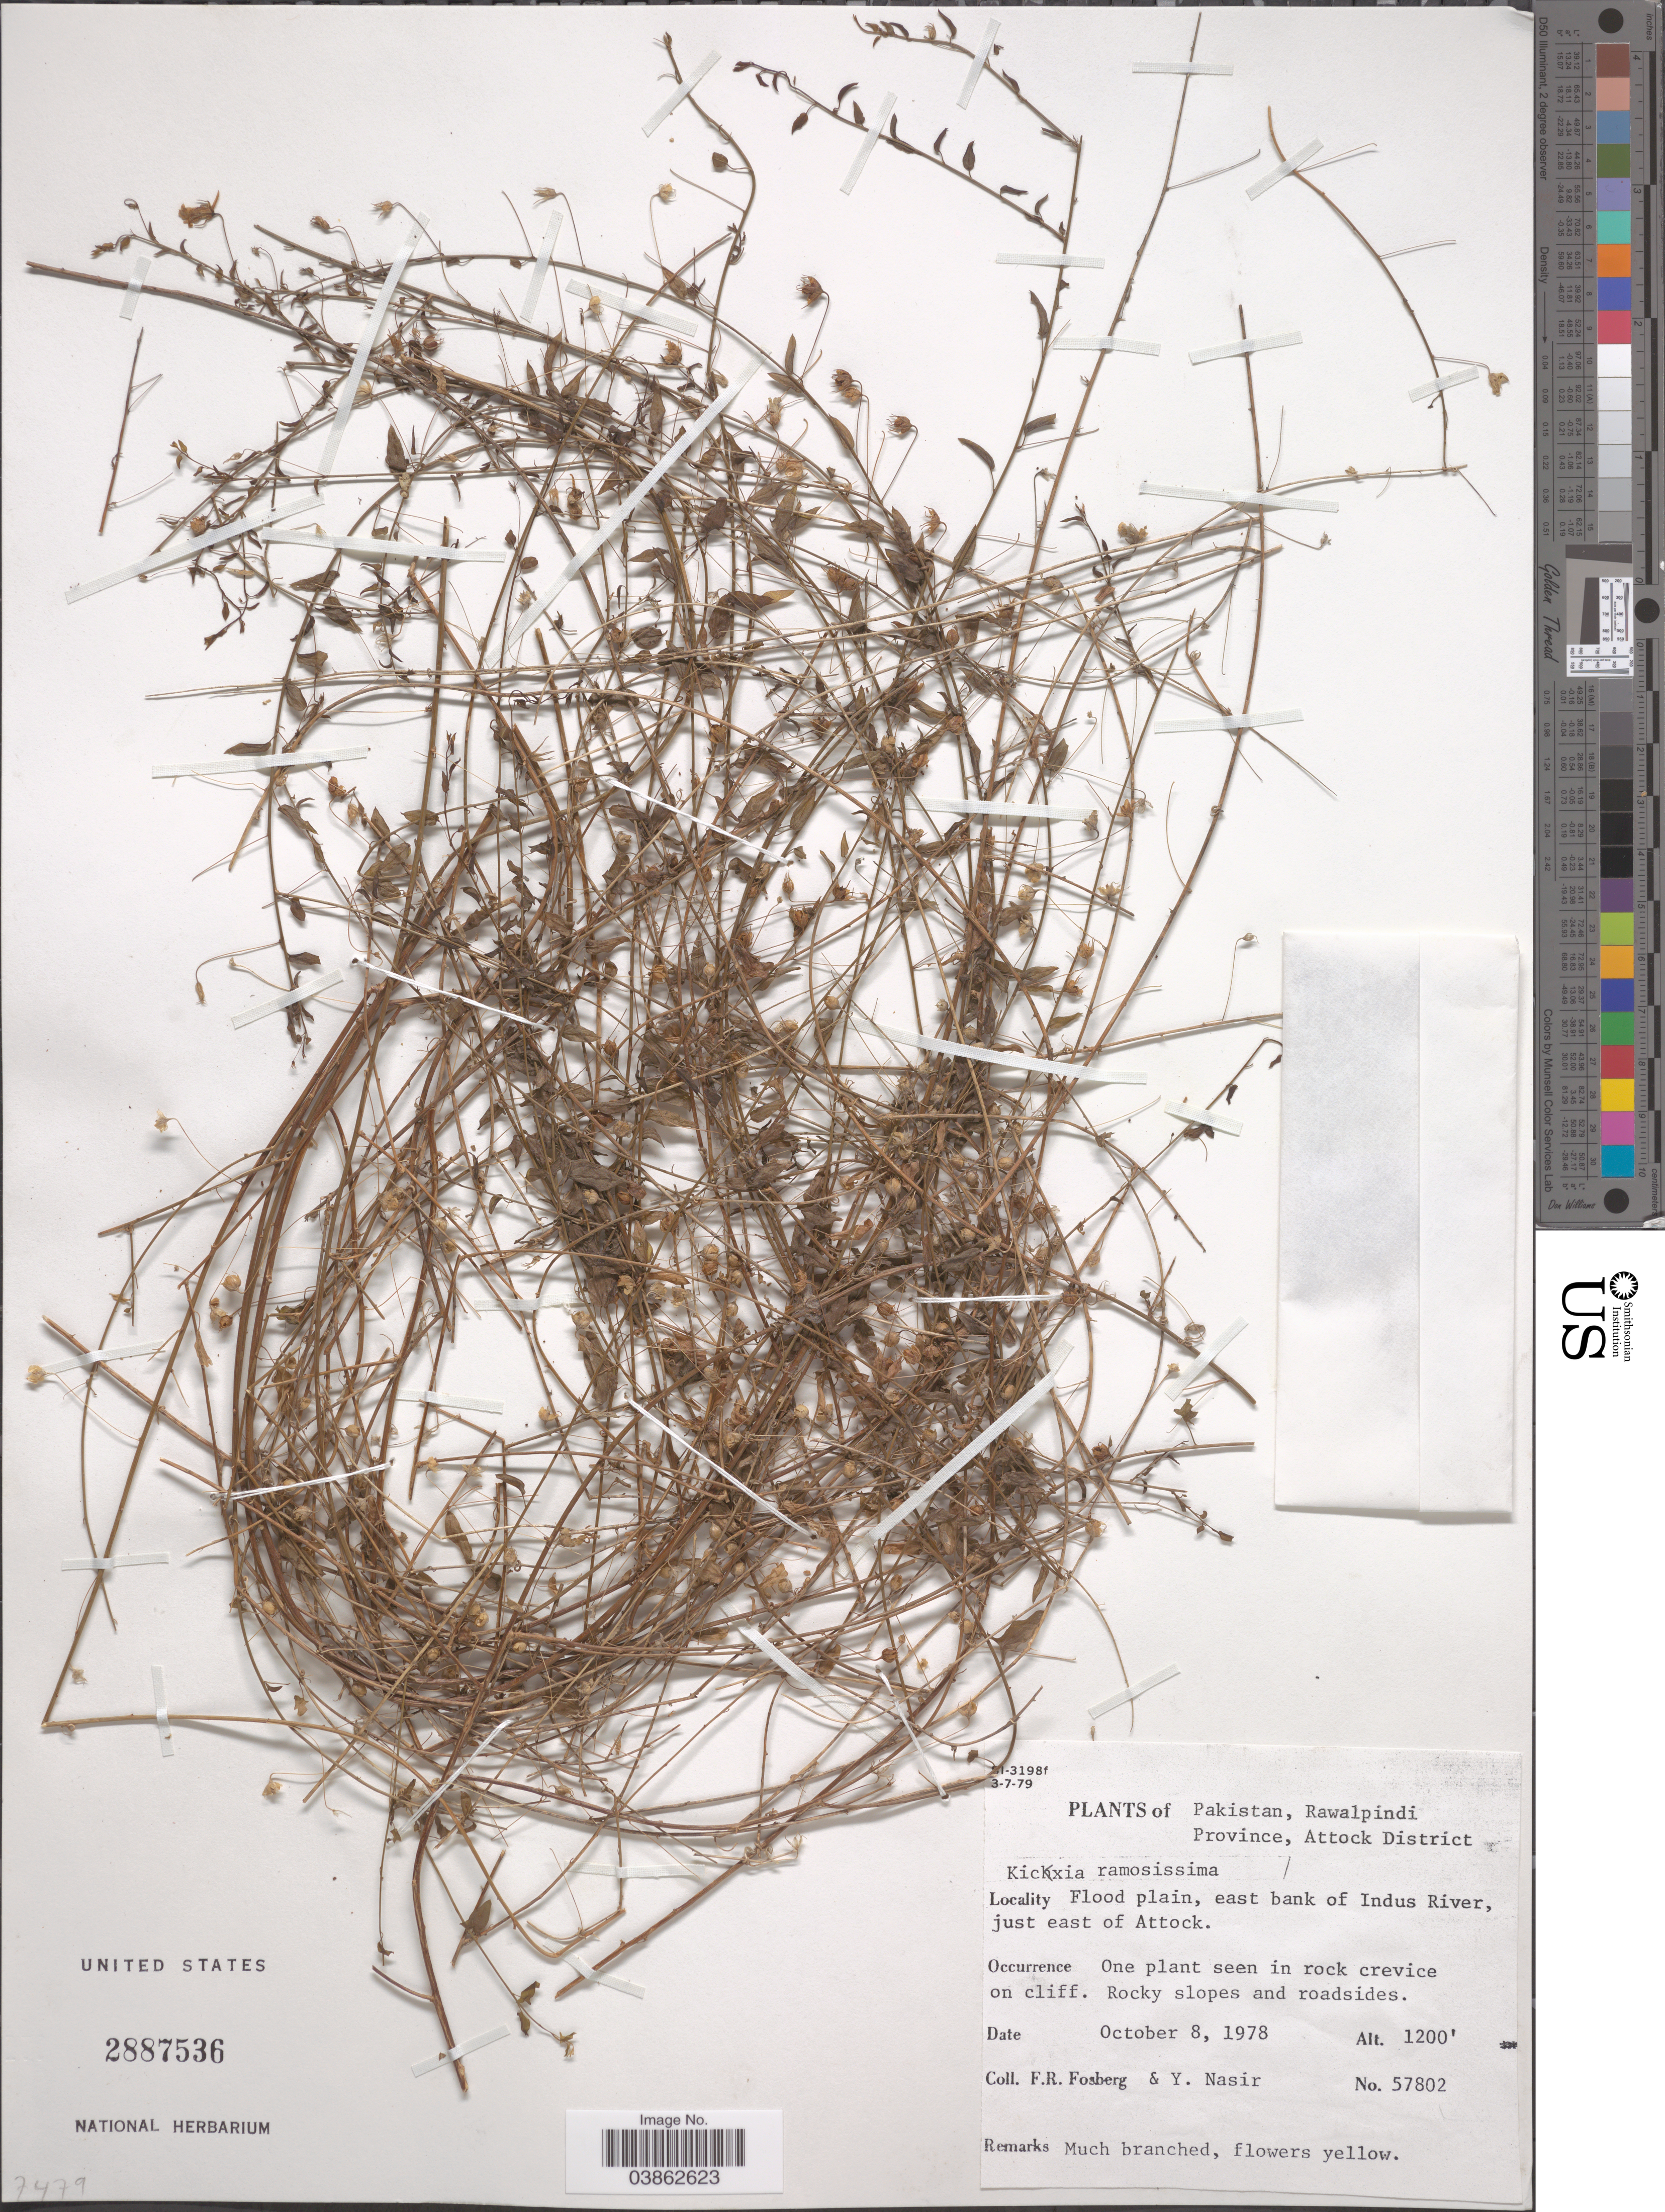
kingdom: Plantae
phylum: Tracheophyta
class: Magnoliopsida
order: Lamiales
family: Plantaginaceae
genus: Elatinoides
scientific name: Elatinoides ramosissima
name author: (Walter) Wettst.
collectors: F. R. Fosberg & Y. Nasir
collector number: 57802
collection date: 1978-10-08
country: Pakistan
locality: Rawalpindi Province, Attock District. Flood plain, east bank of Indus River, just east of Attock.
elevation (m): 366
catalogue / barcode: US 2887536